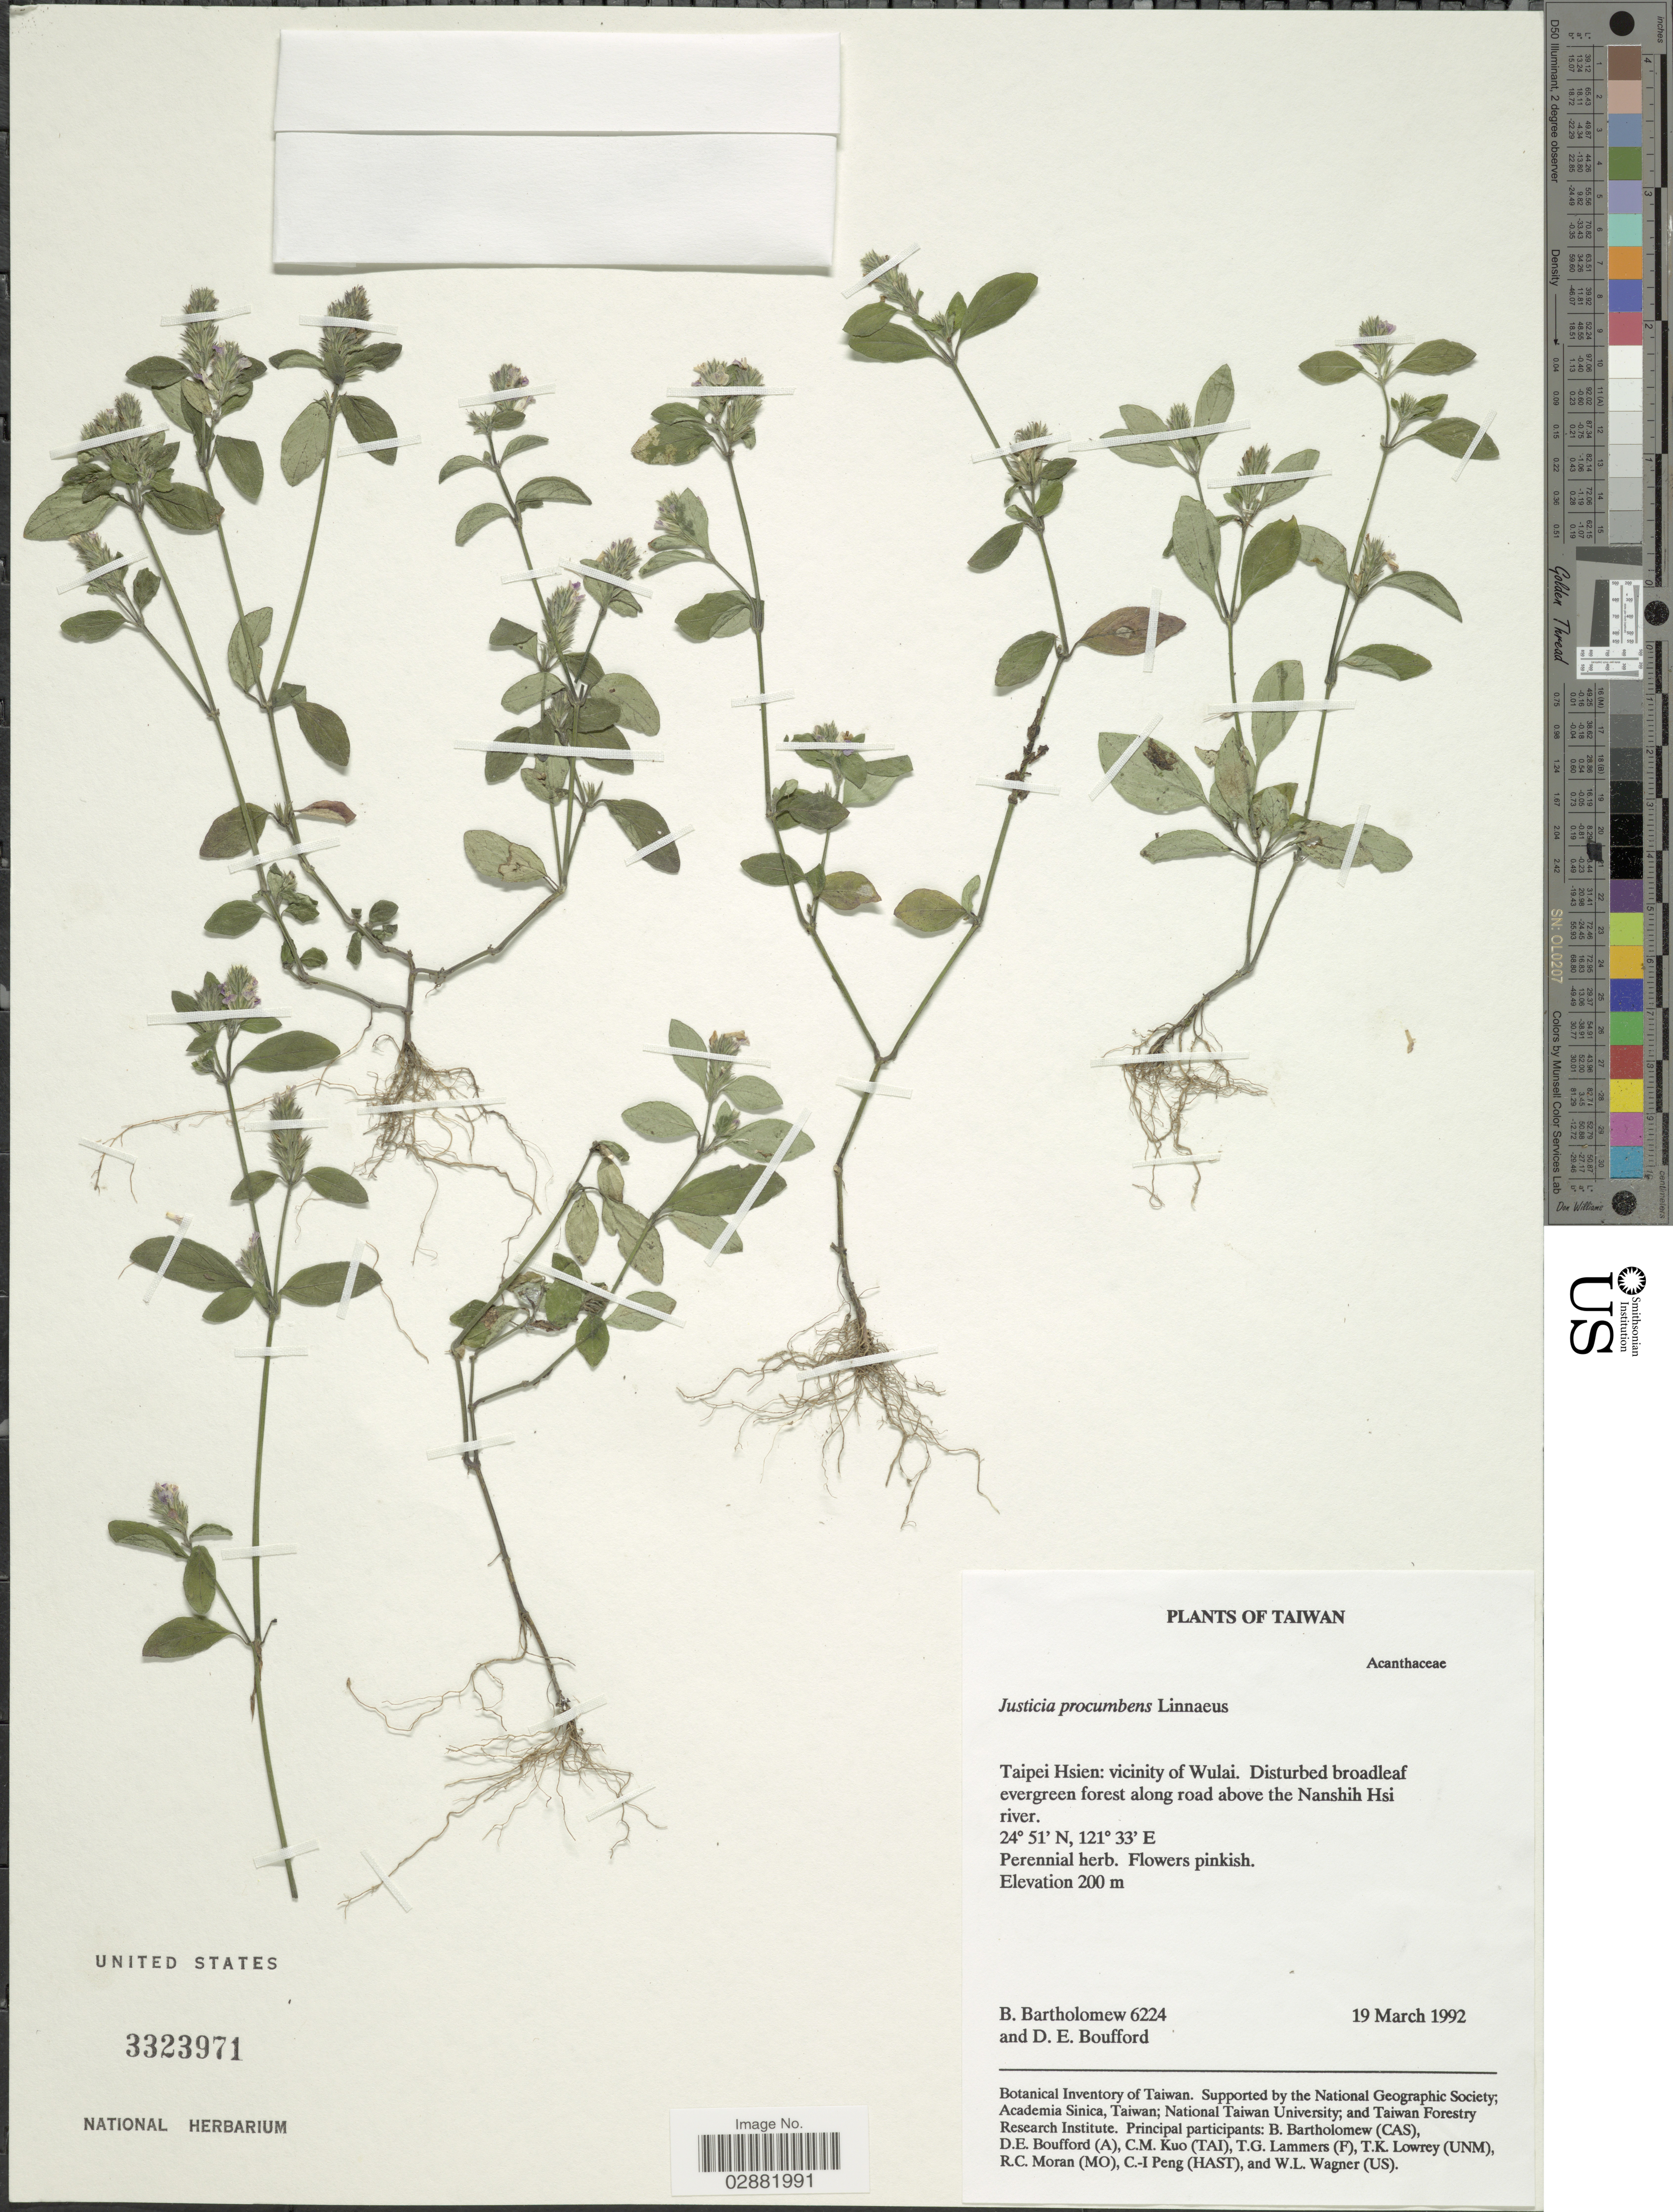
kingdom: Plantae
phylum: Tracheophyta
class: Magnoliopsida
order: Lamiales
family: Acanthaceae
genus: Justicia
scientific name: Justicia procumbens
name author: L.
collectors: B. Bartholomew & D. E. Boufford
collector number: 6224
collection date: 1992-03-19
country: Taiwan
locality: Taipei Hsien, vicinity of Wulai, Disturbed broadleaf evergreen forest along road above the Nanshih Hsi River.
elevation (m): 200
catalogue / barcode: US 3323971